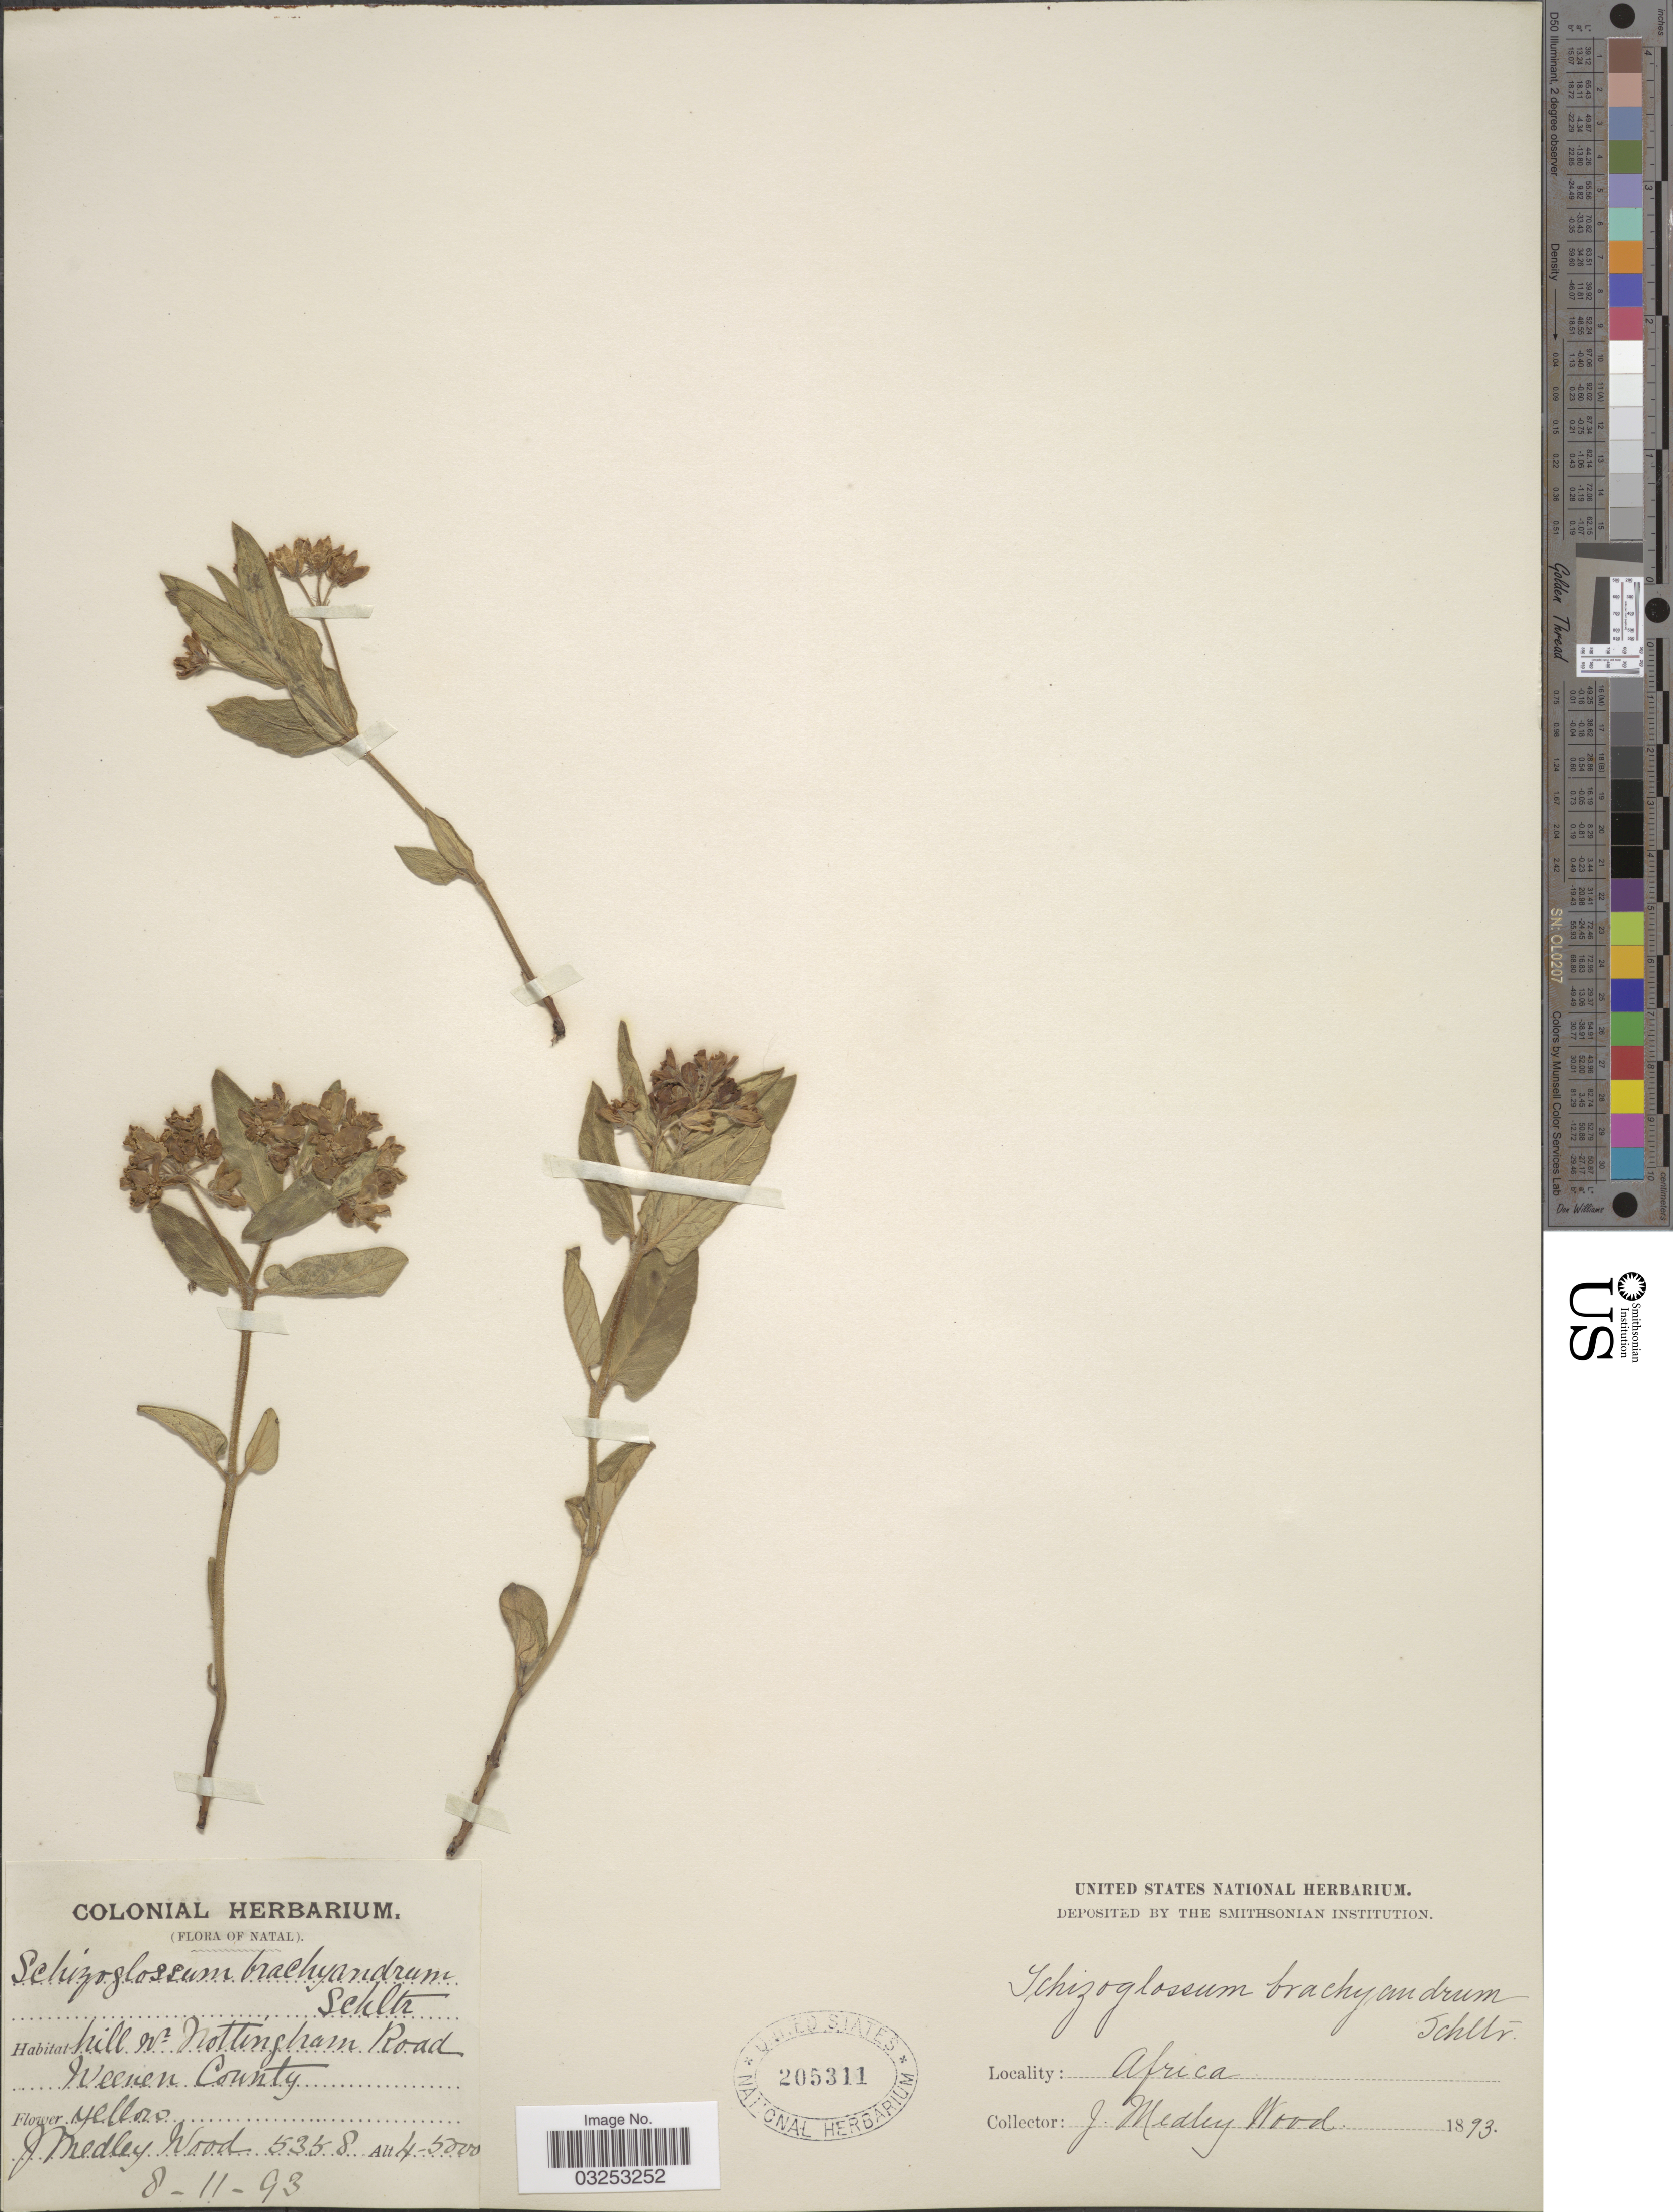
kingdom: Plantae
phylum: Tracheophyta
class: Magnoliopsida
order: Gentianales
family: Apocynaceae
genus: Schizoglossum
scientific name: Schizoglossum flavum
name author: Schltr.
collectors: J. Medley Wood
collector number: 5358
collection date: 1893-11-08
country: South Africa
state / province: KwaZulu-Natal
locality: Natal. Hill nr Nottingham Road, Weenen County.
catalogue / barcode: US 205311